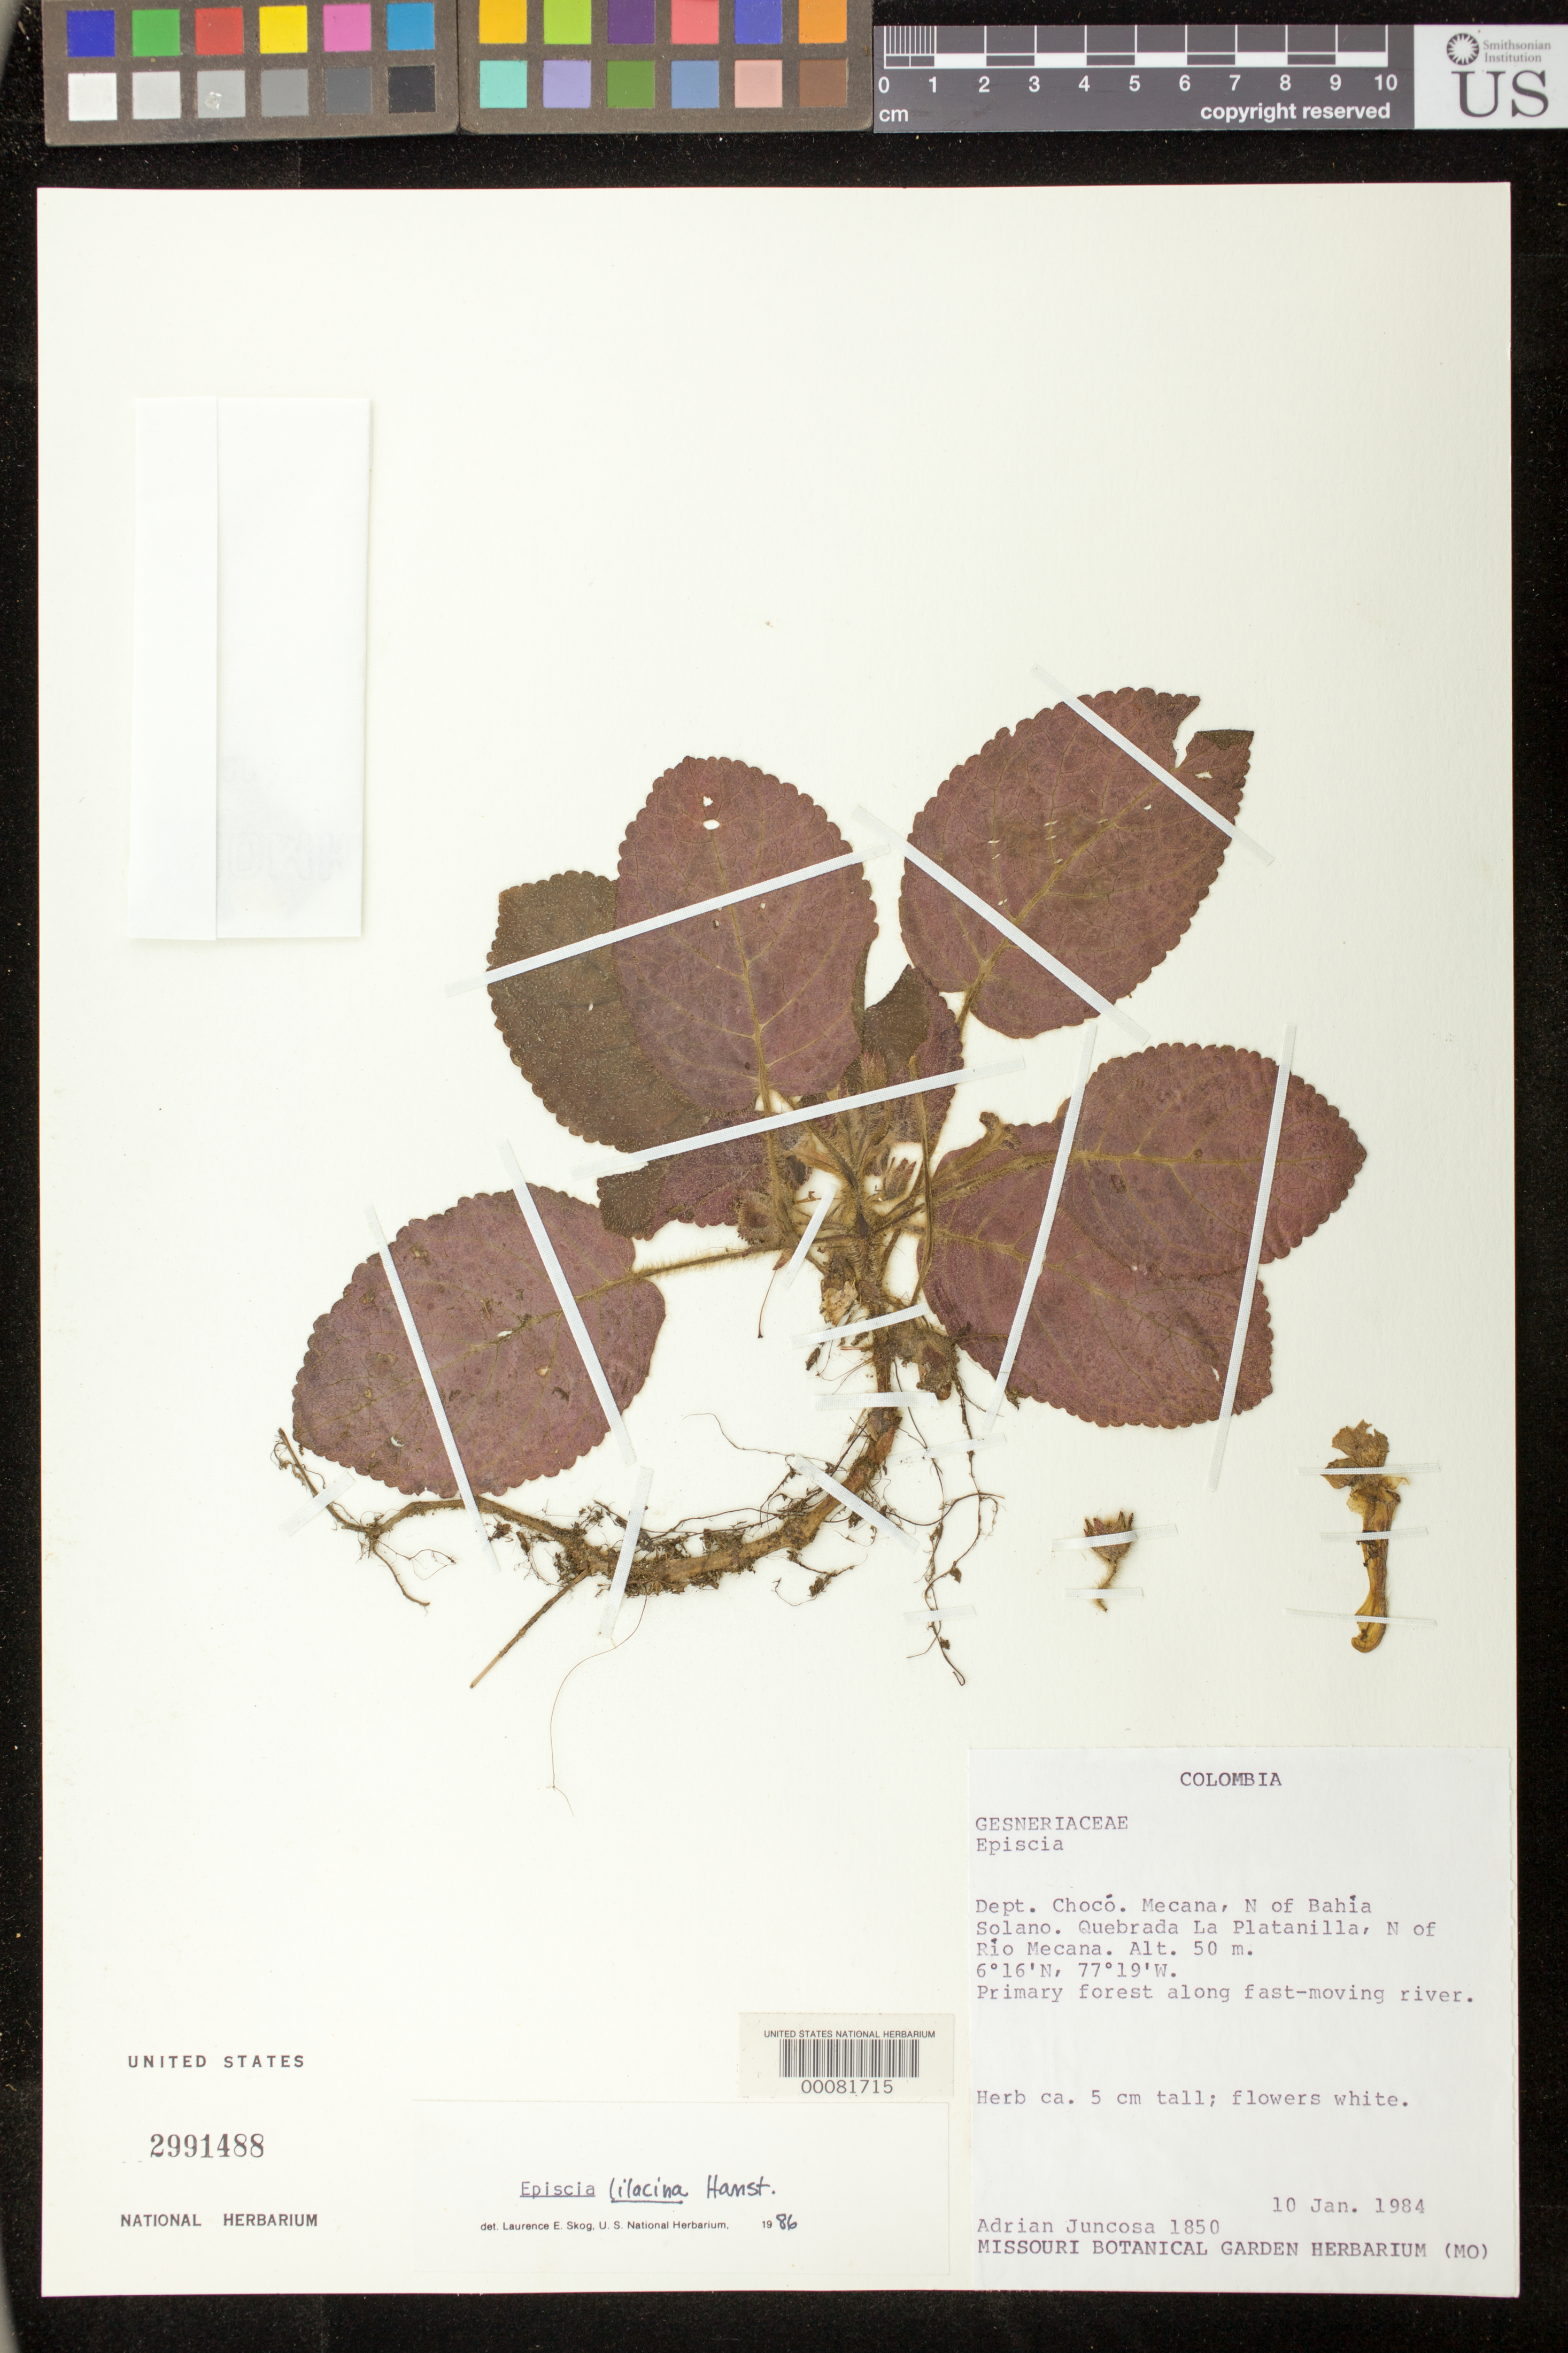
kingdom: Plantae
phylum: Tracheophyta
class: Magnoliopsida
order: Lamiales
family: Gesneriaceae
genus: Episcia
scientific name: Episcia lilacina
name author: Hanst.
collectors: A. Juncosa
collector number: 1850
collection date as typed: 10 Jan 1984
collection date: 1984-01-10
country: Colombia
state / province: Chocó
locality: Mecana, N of Bahia Solano, Quebrada la Plantanilla, N of Rio Mecana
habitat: Primary forest along fast-moving river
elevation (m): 50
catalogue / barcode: US 2991488